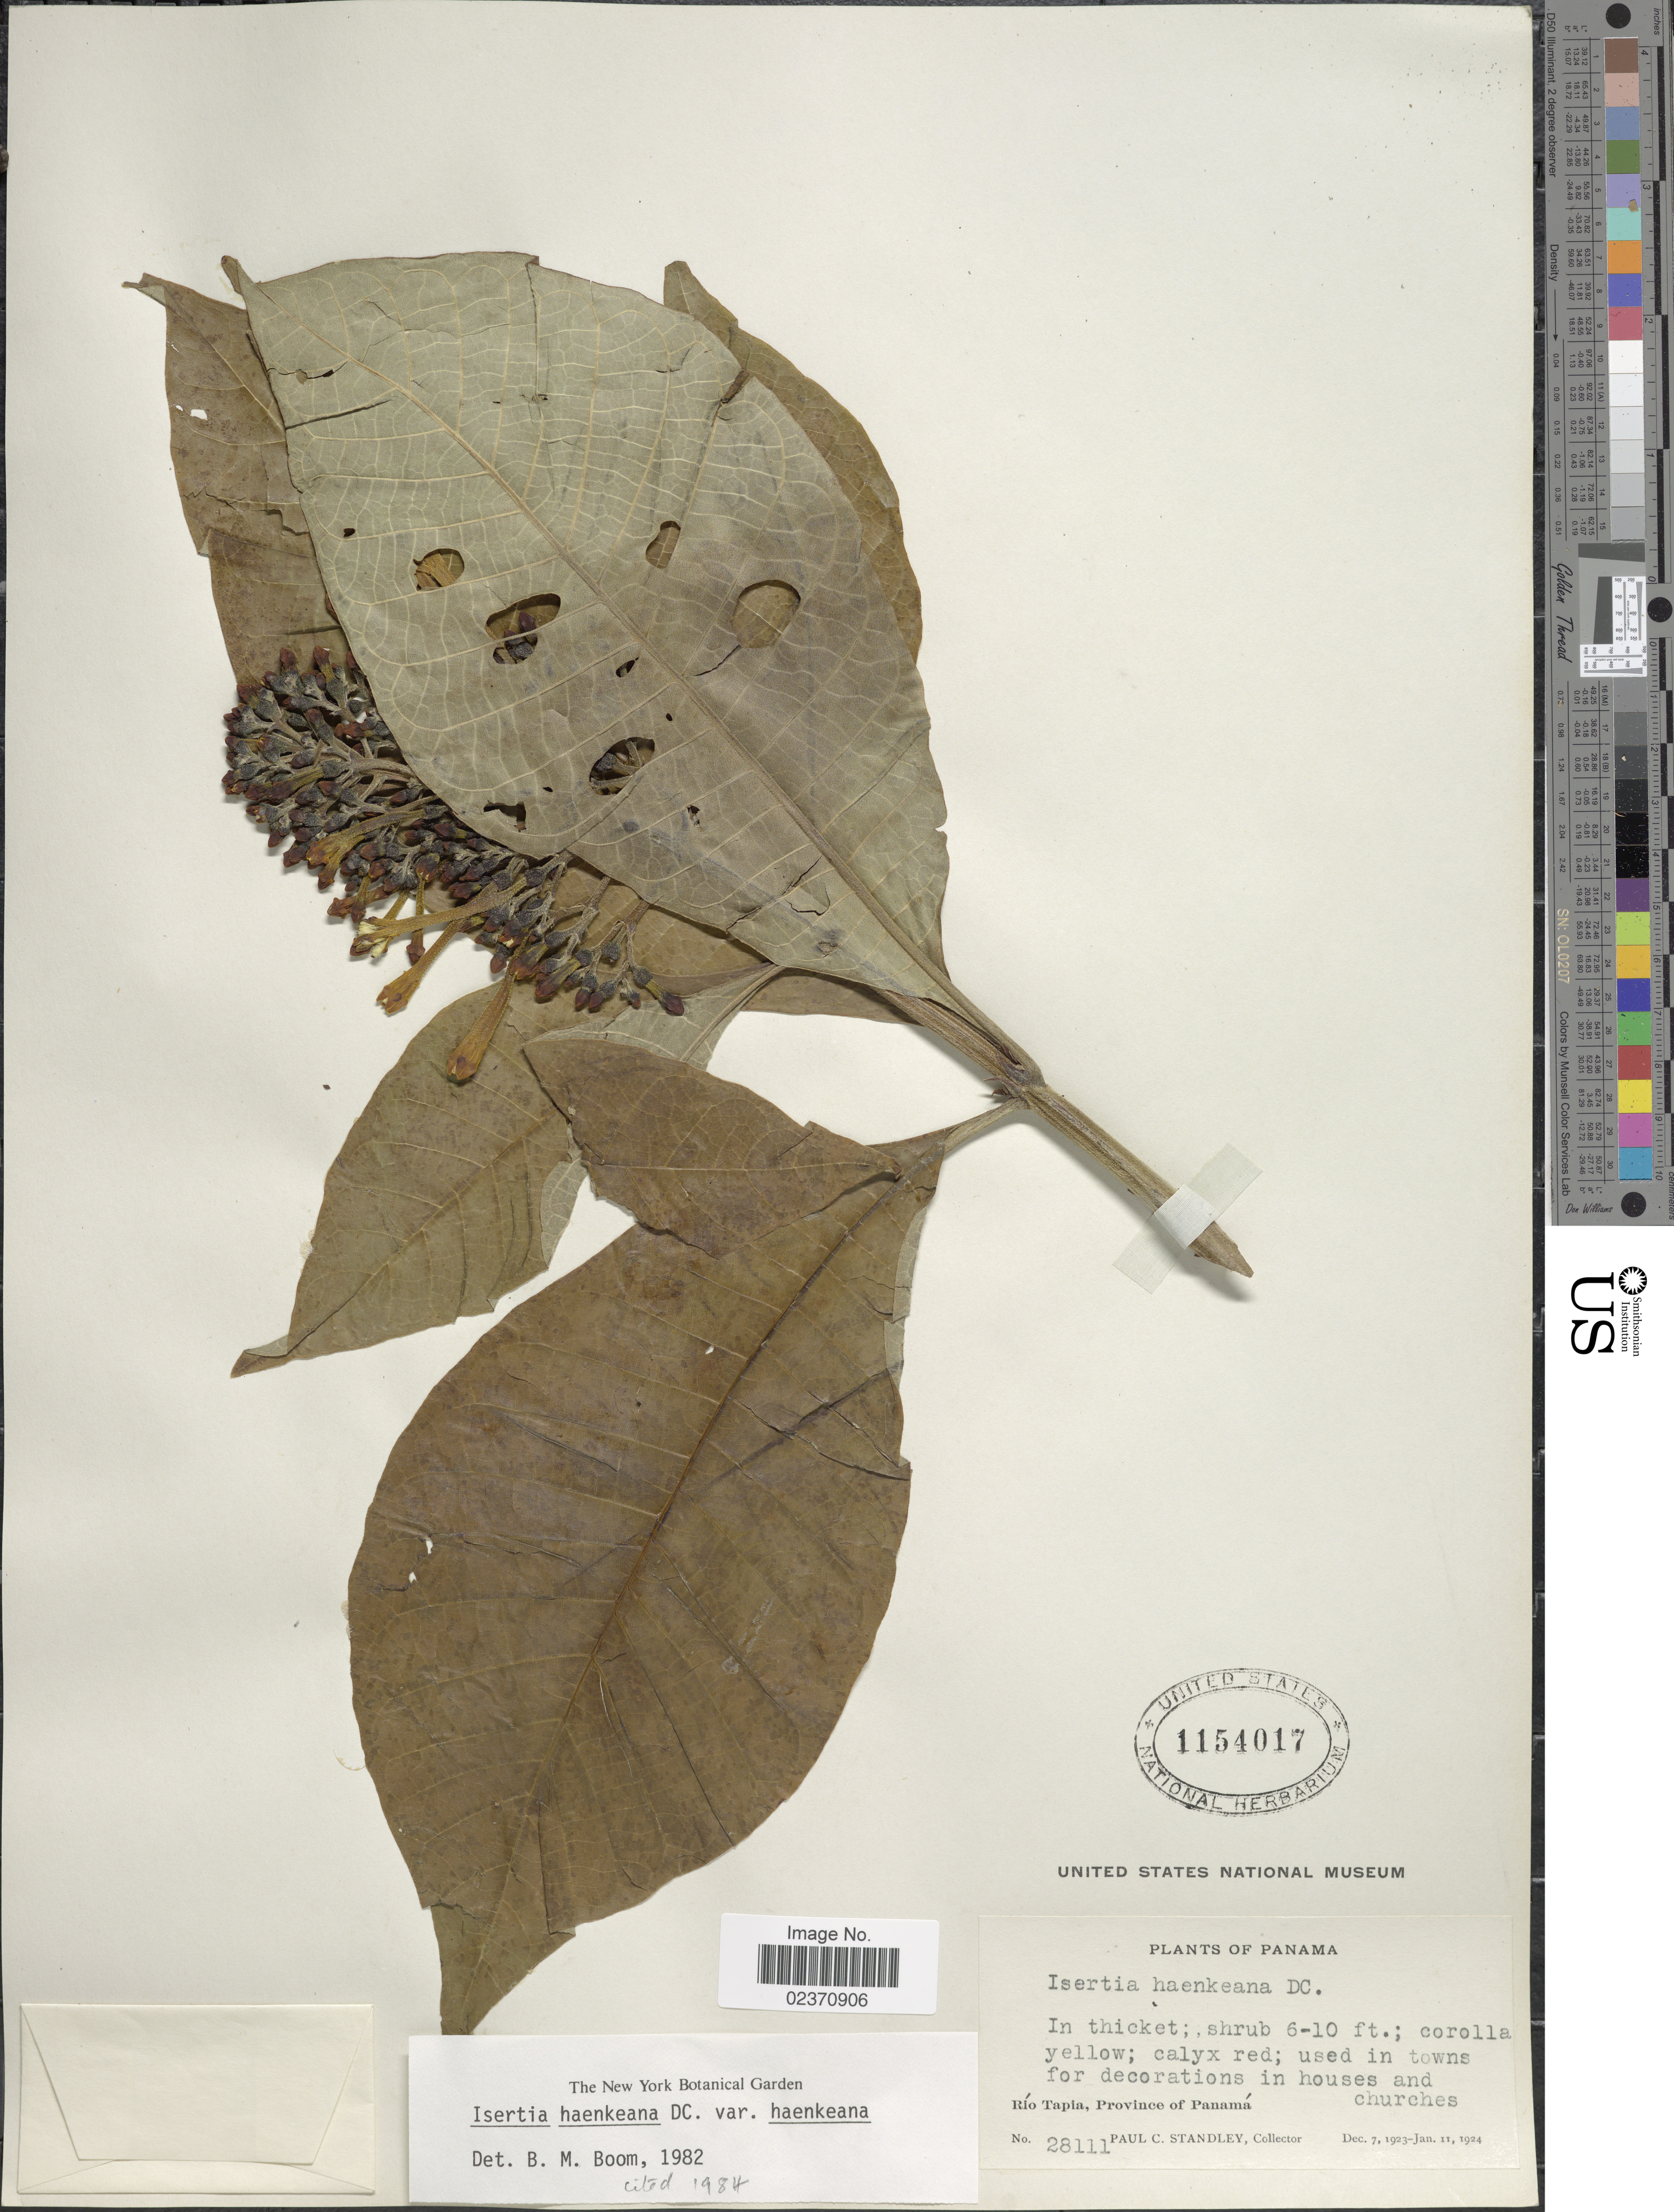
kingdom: Plantae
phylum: Tracheophyta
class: Magnoliopsida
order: Gentianales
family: Rubiaceae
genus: Isertia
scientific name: Isertia haenkeana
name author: DC.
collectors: P. C. Standley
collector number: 28111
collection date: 1923-12-07/1924-01-11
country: Panama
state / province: Panamá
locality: In thicket, Rio Tapia.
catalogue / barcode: US 1154017